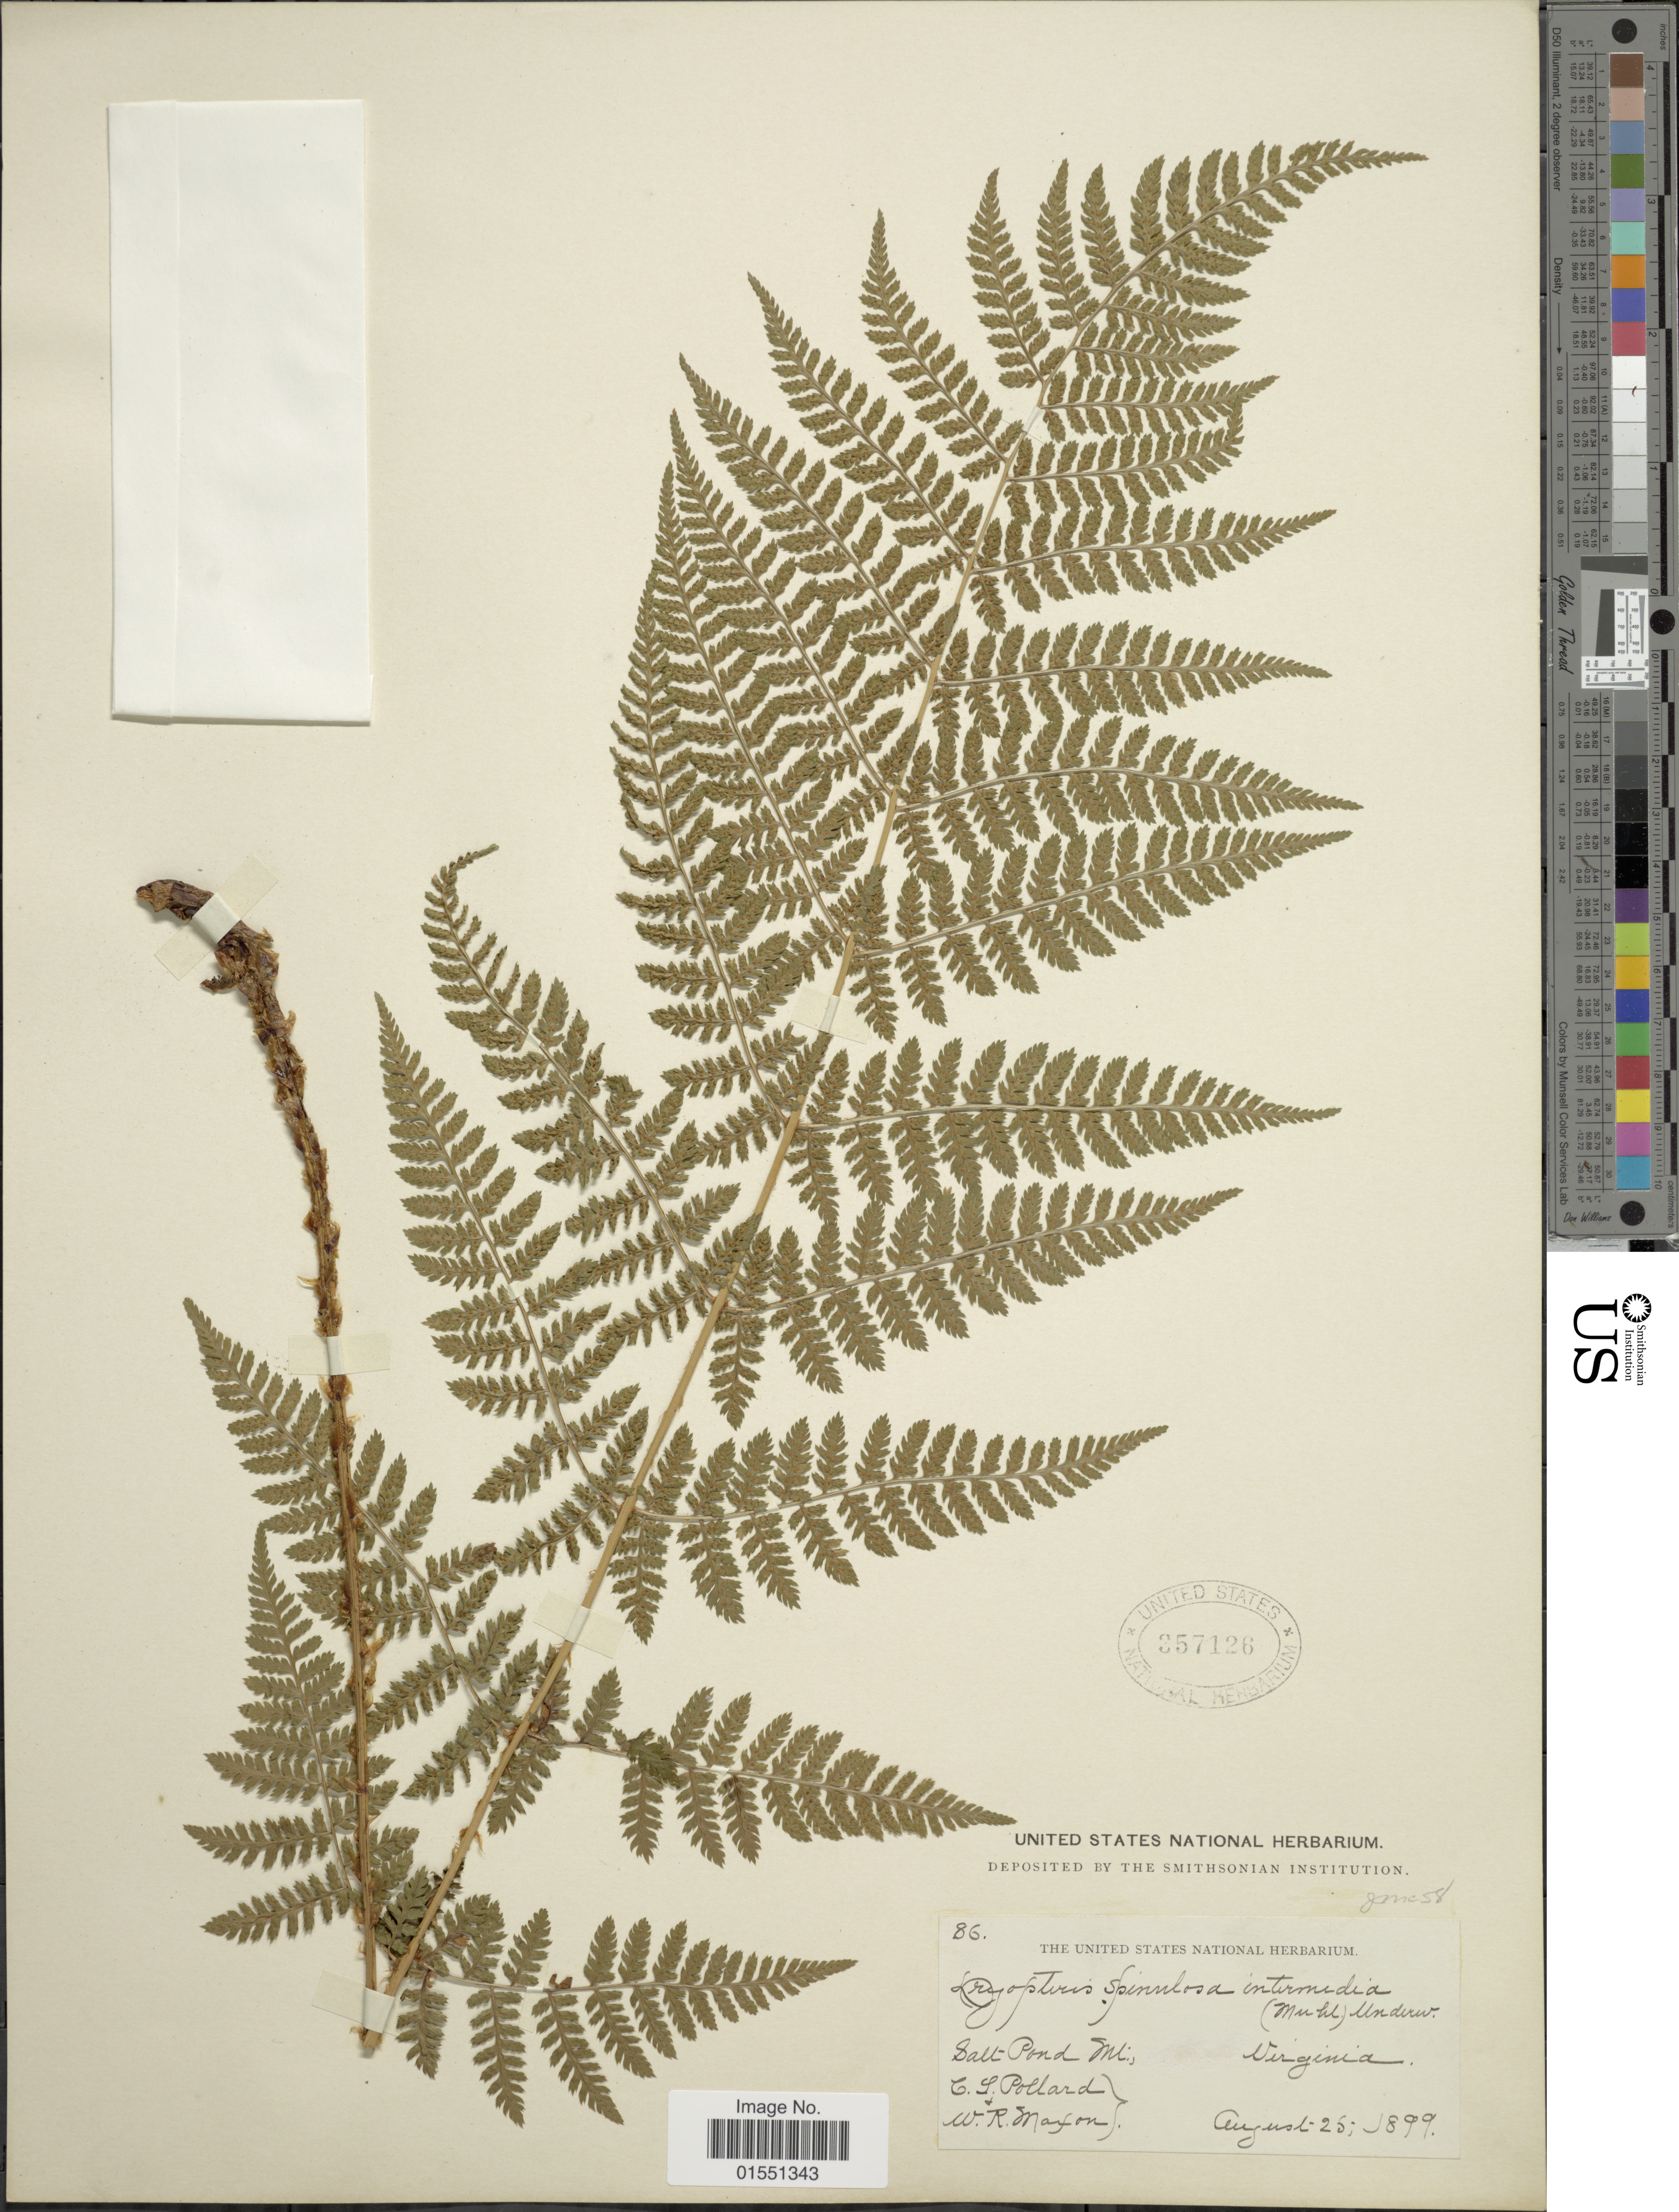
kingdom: Plantae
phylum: Tracheophyta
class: Polypodiopsida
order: Polypodiales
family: Dryopteridaceae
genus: Dryopteris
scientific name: Dryopteris intermedia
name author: (Muhl.) A. Gray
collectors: C. L. Pollard & W. R. Maxon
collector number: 86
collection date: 1899-08-25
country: United States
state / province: Virginia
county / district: Giles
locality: Salt Pond Mt.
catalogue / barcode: US 357126